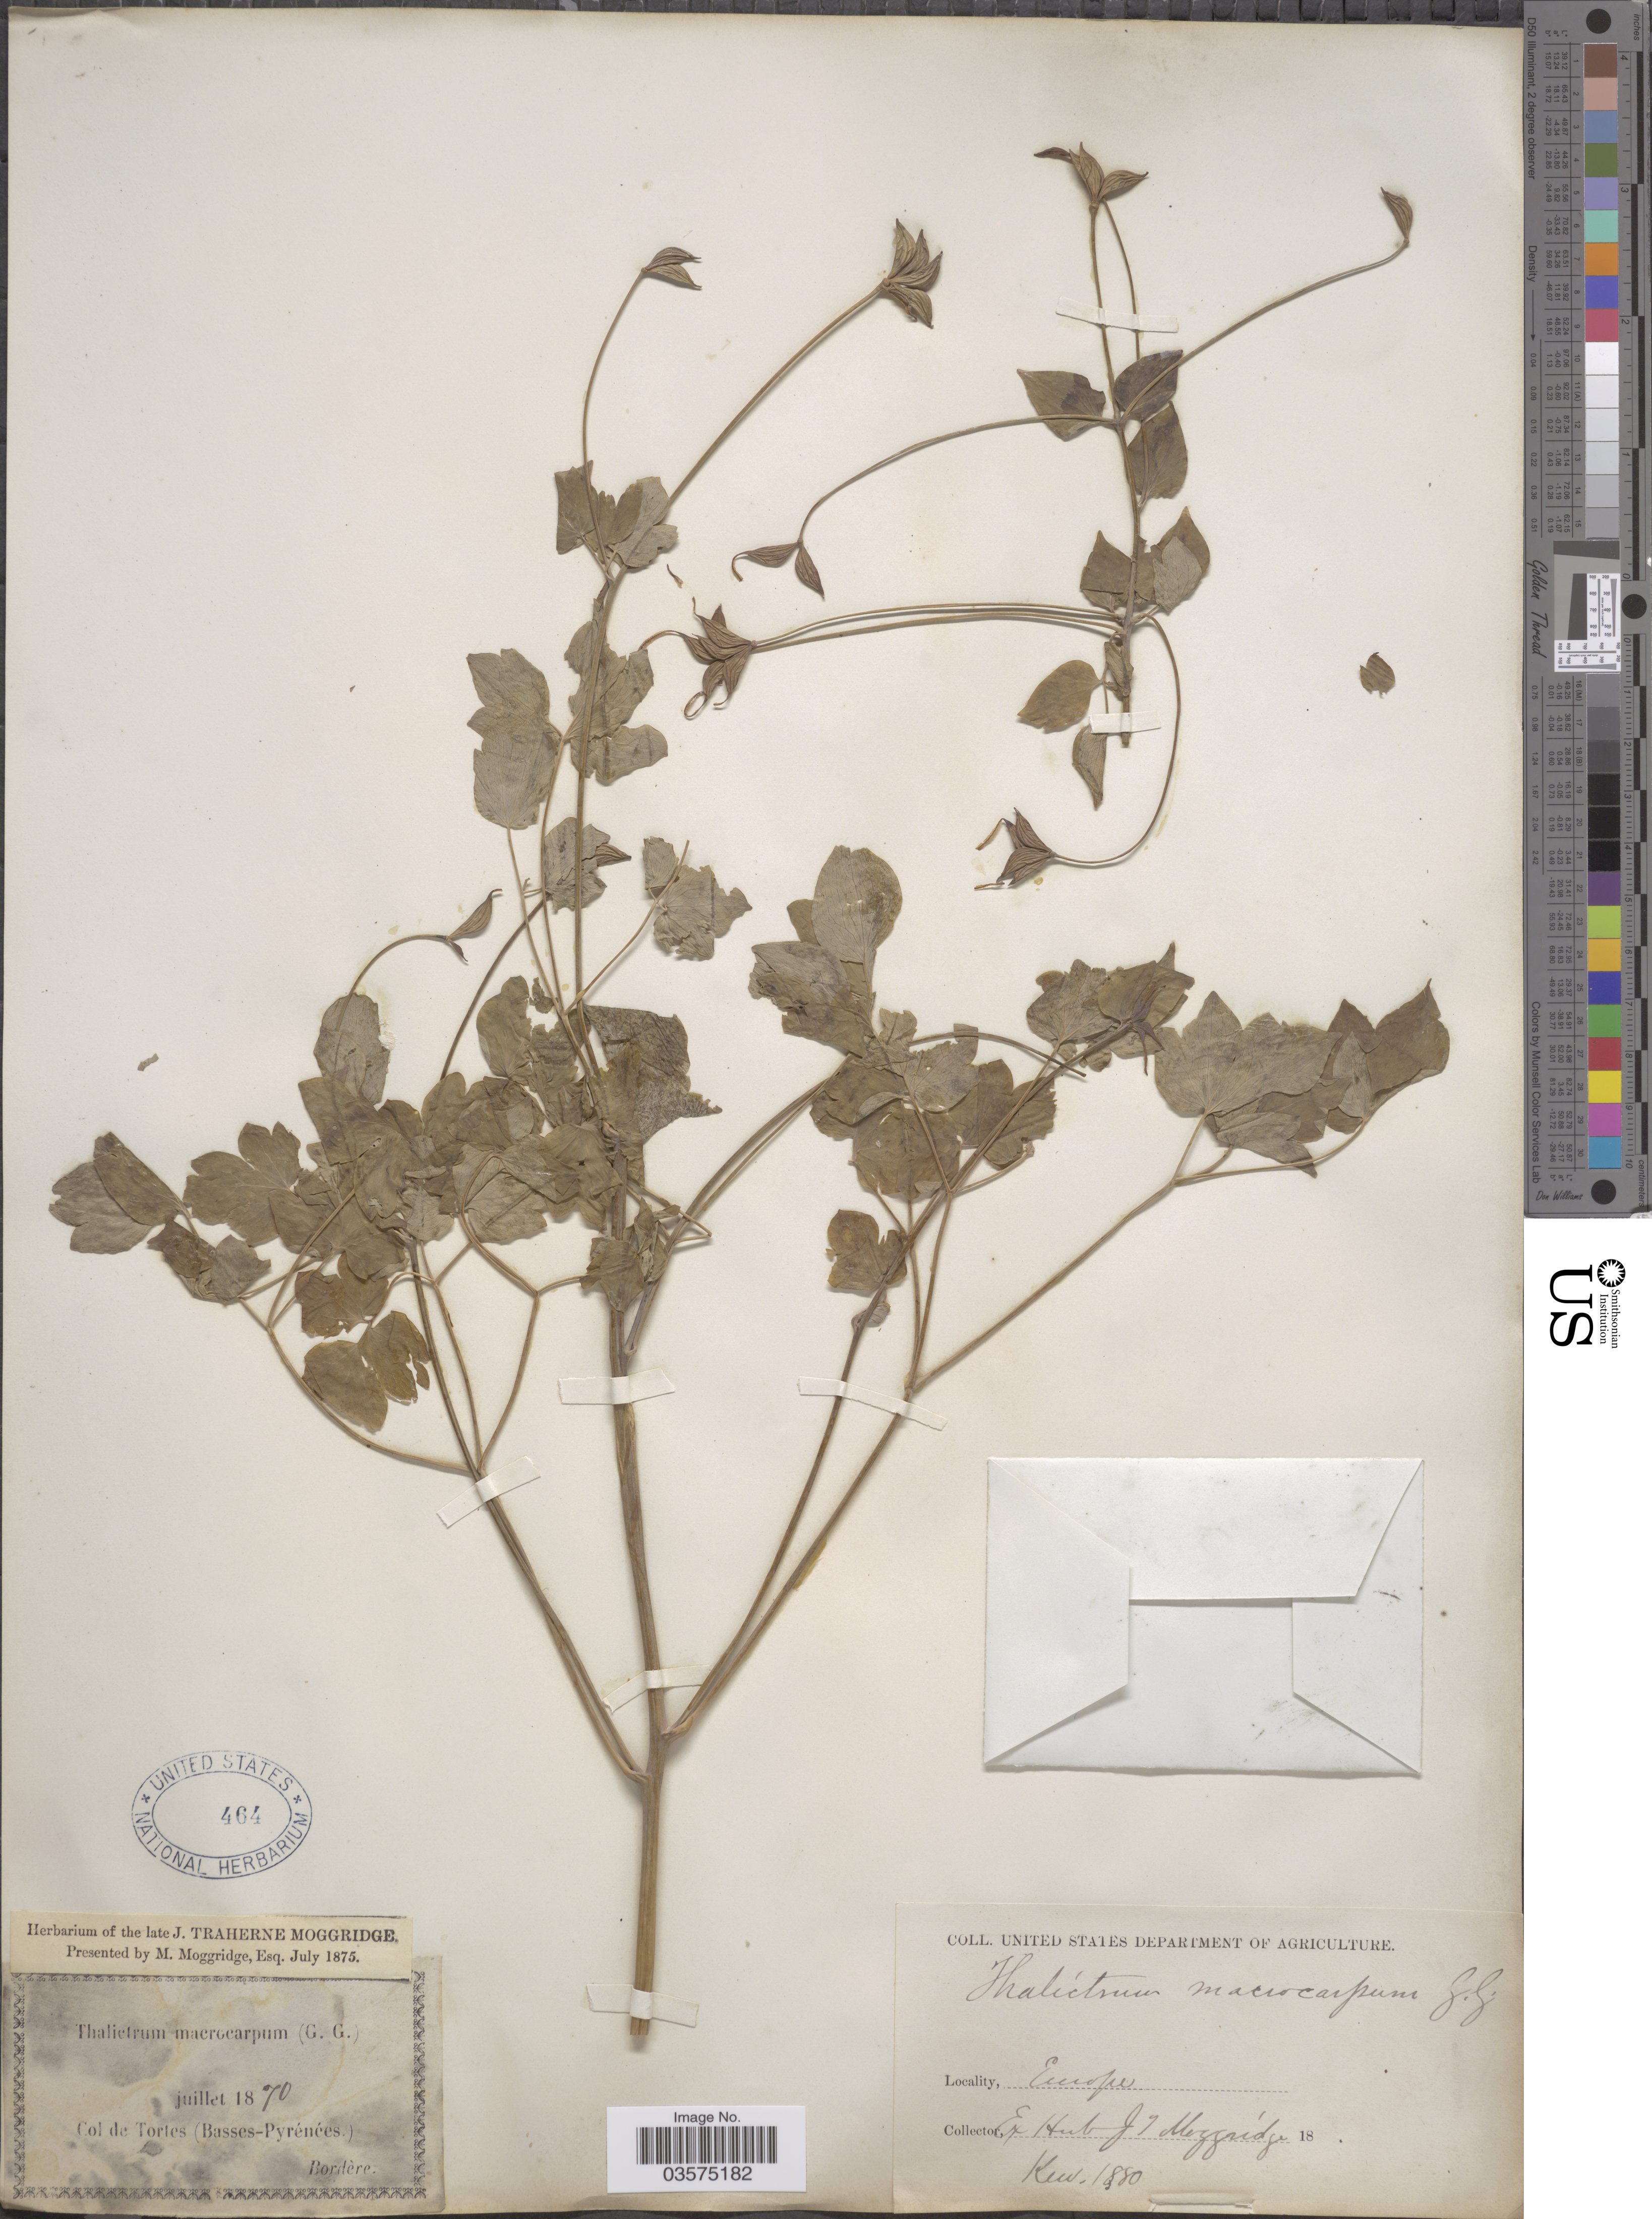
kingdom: Plantae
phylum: Tracheophyta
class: Magnoliopsida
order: Ranunculales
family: Ranunculaceae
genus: Thalictrum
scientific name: Thalictrum macrocarpum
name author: Gren.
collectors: -. Bordère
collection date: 1870-07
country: France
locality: Col de Torles (Basses-Pyrénées). Europe.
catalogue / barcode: US 464